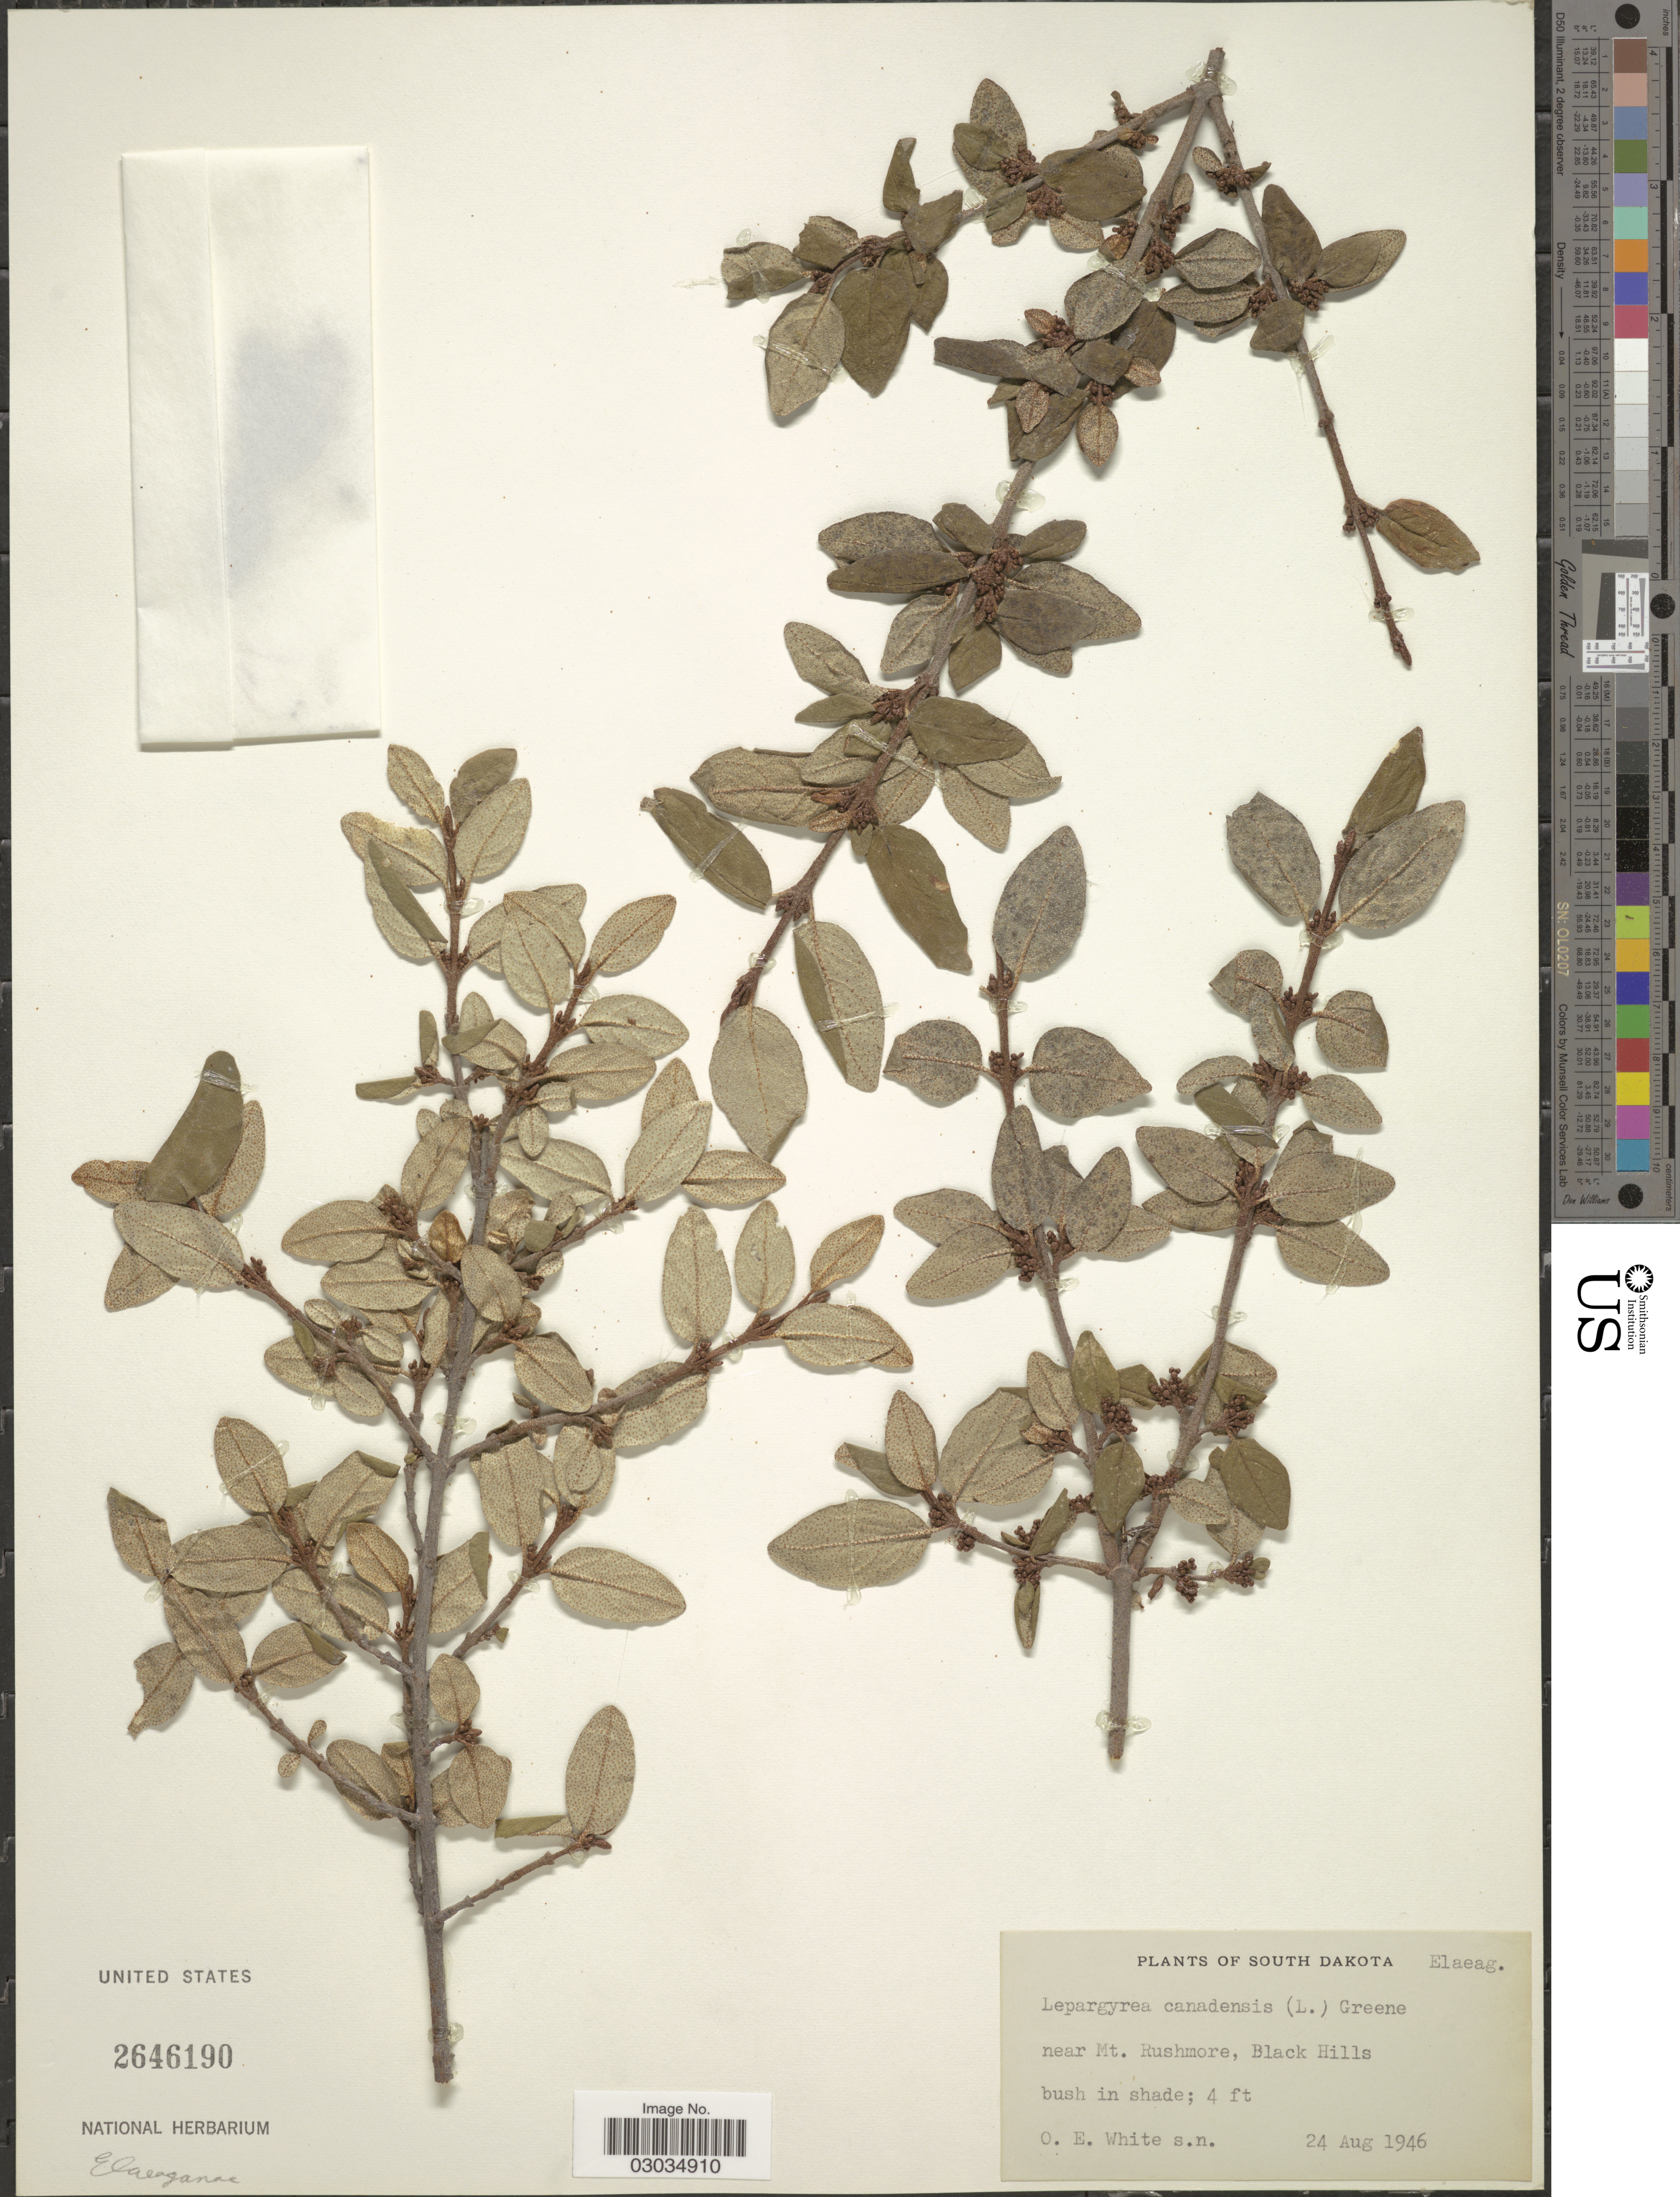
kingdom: Plantae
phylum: Tracheophyta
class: Magnoliopsida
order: Rosales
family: Elaeagnaceae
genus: Shepherdia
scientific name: Shepherdia canadensis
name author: (L.) Nutt.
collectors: O. E. White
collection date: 1946-08-24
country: United States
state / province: South Dakota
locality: Near Mt. Rushmore, Black Hills.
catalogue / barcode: US 2646190